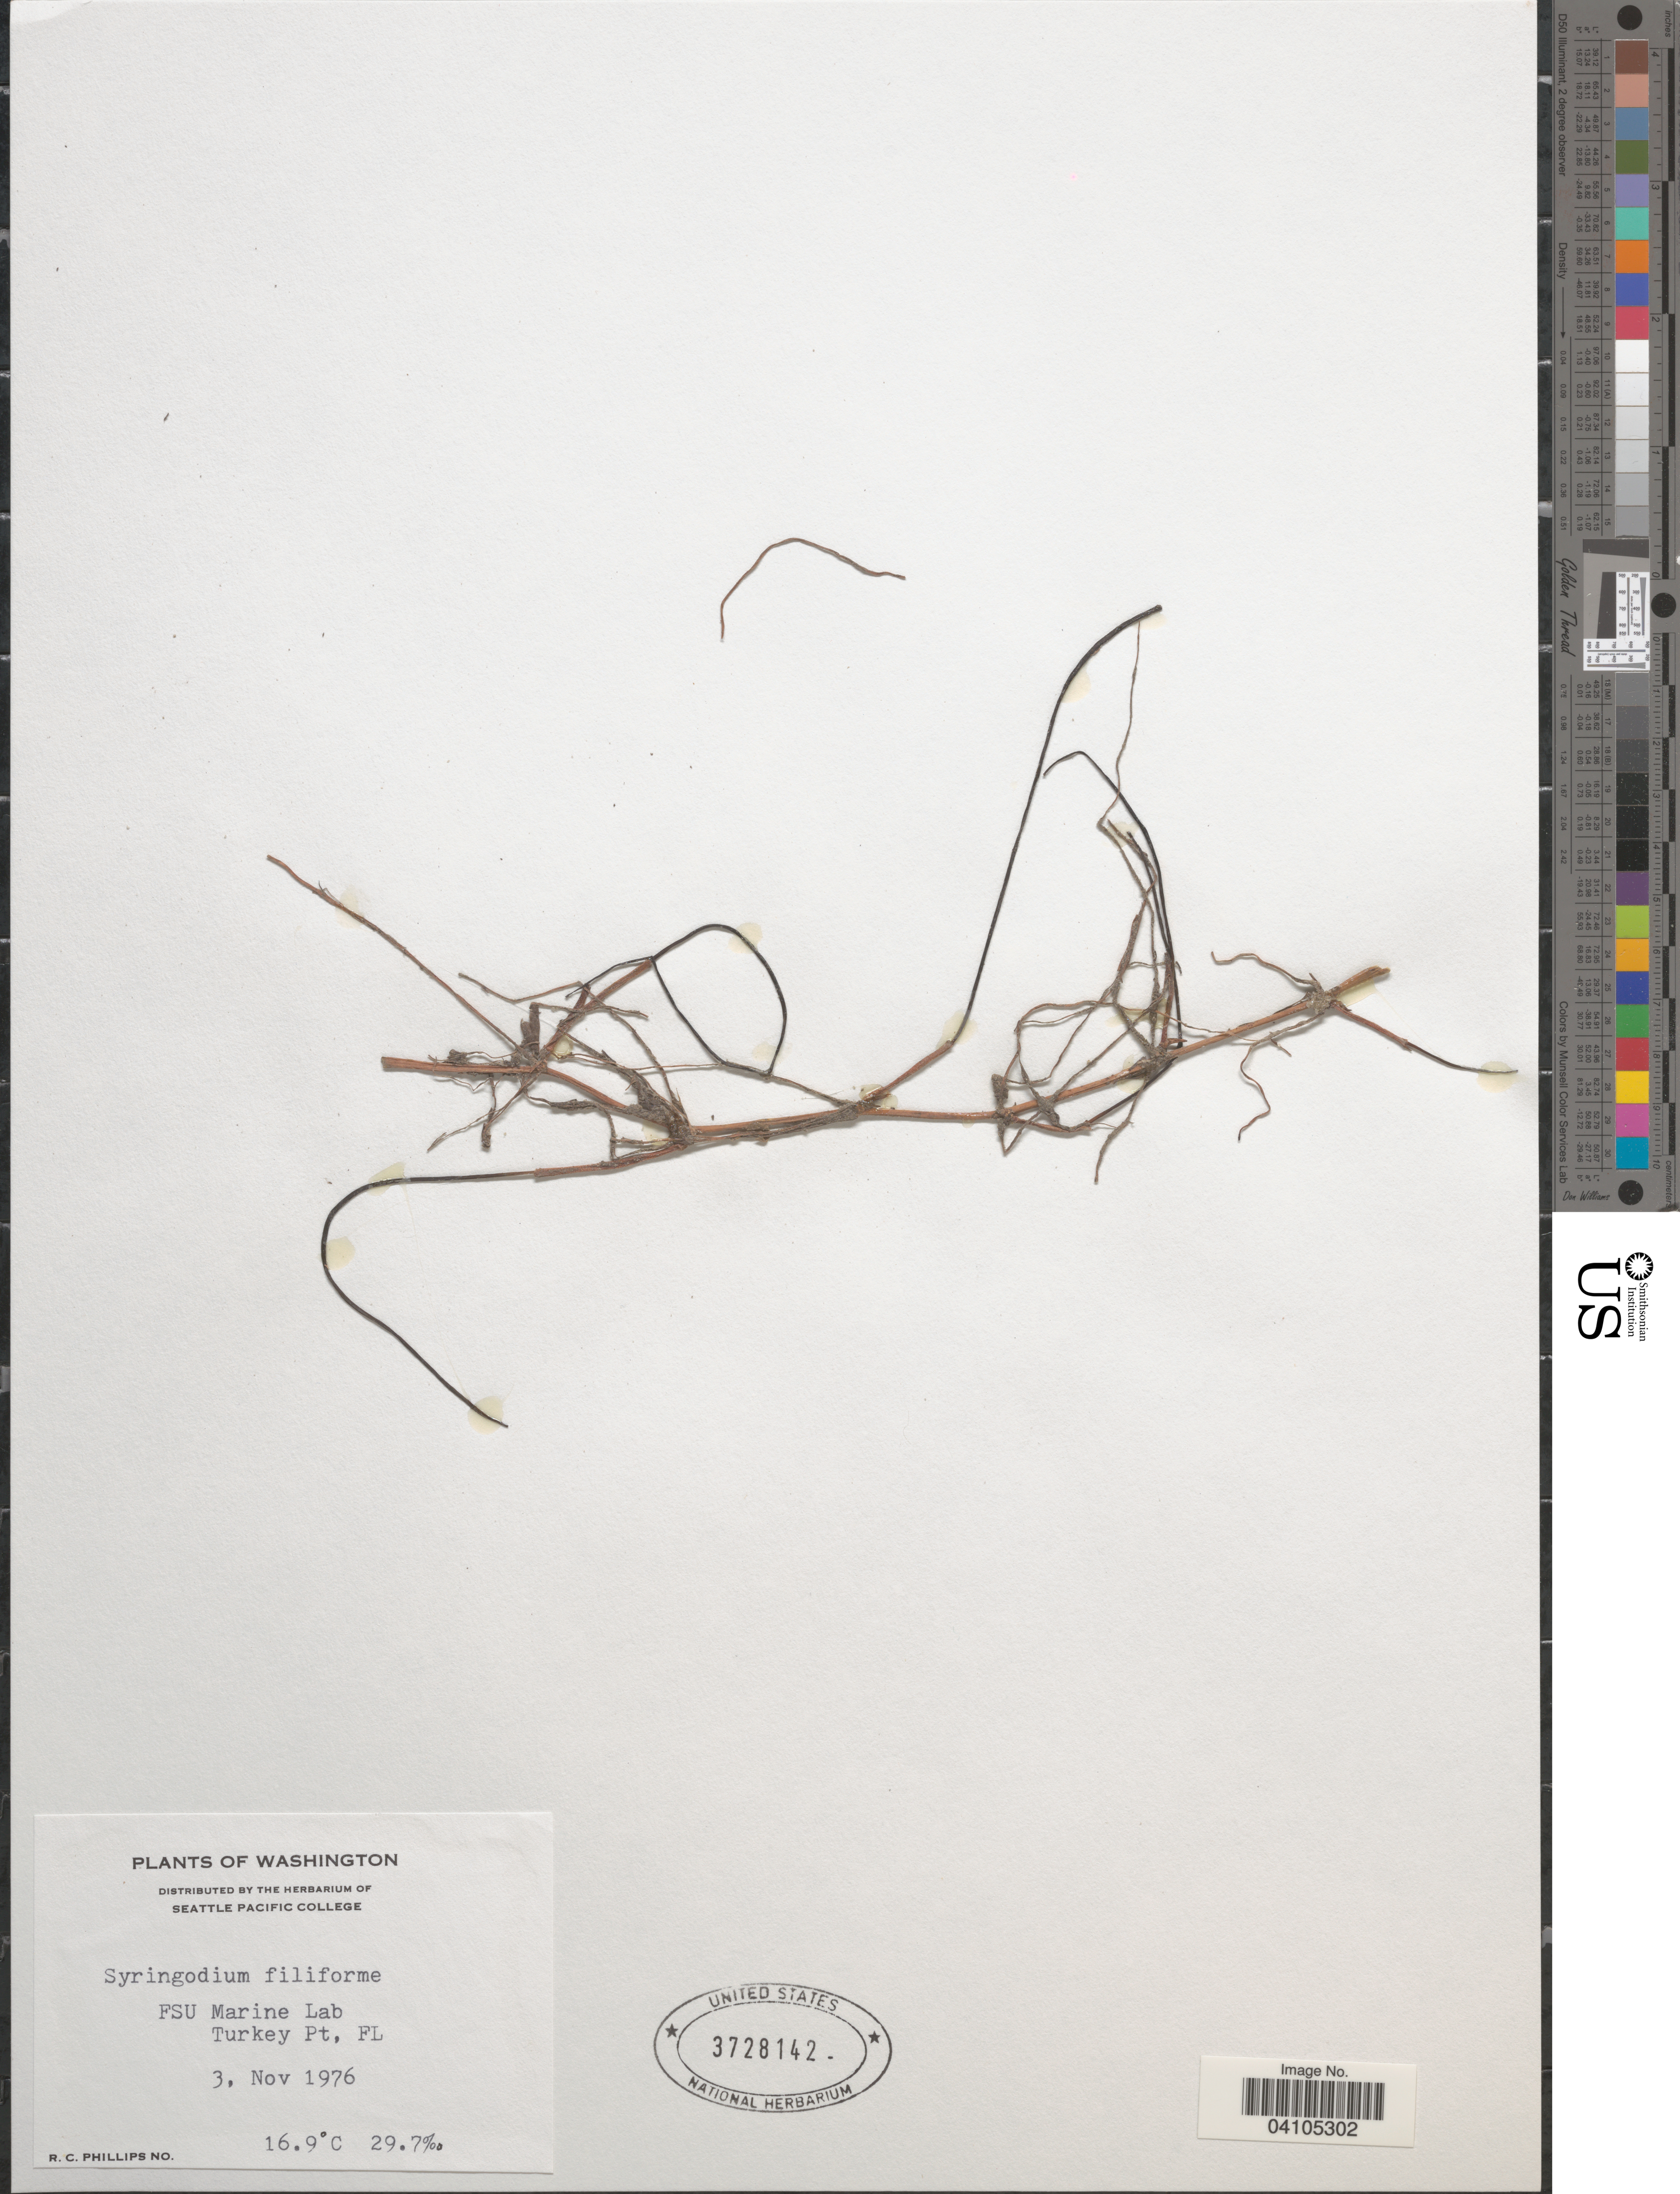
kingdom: Plantae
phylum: Tracheophyta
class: Liliopsida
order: Alismatales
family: Cymodoceaceae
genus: Syringodium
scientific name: Syringodium filiforme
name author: Kütz.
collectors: R. C. Phillips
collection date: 1976-11-03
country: United States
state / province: Florida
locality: FSU Marine Lab. Turkey Pt.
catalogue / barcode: US 3728142